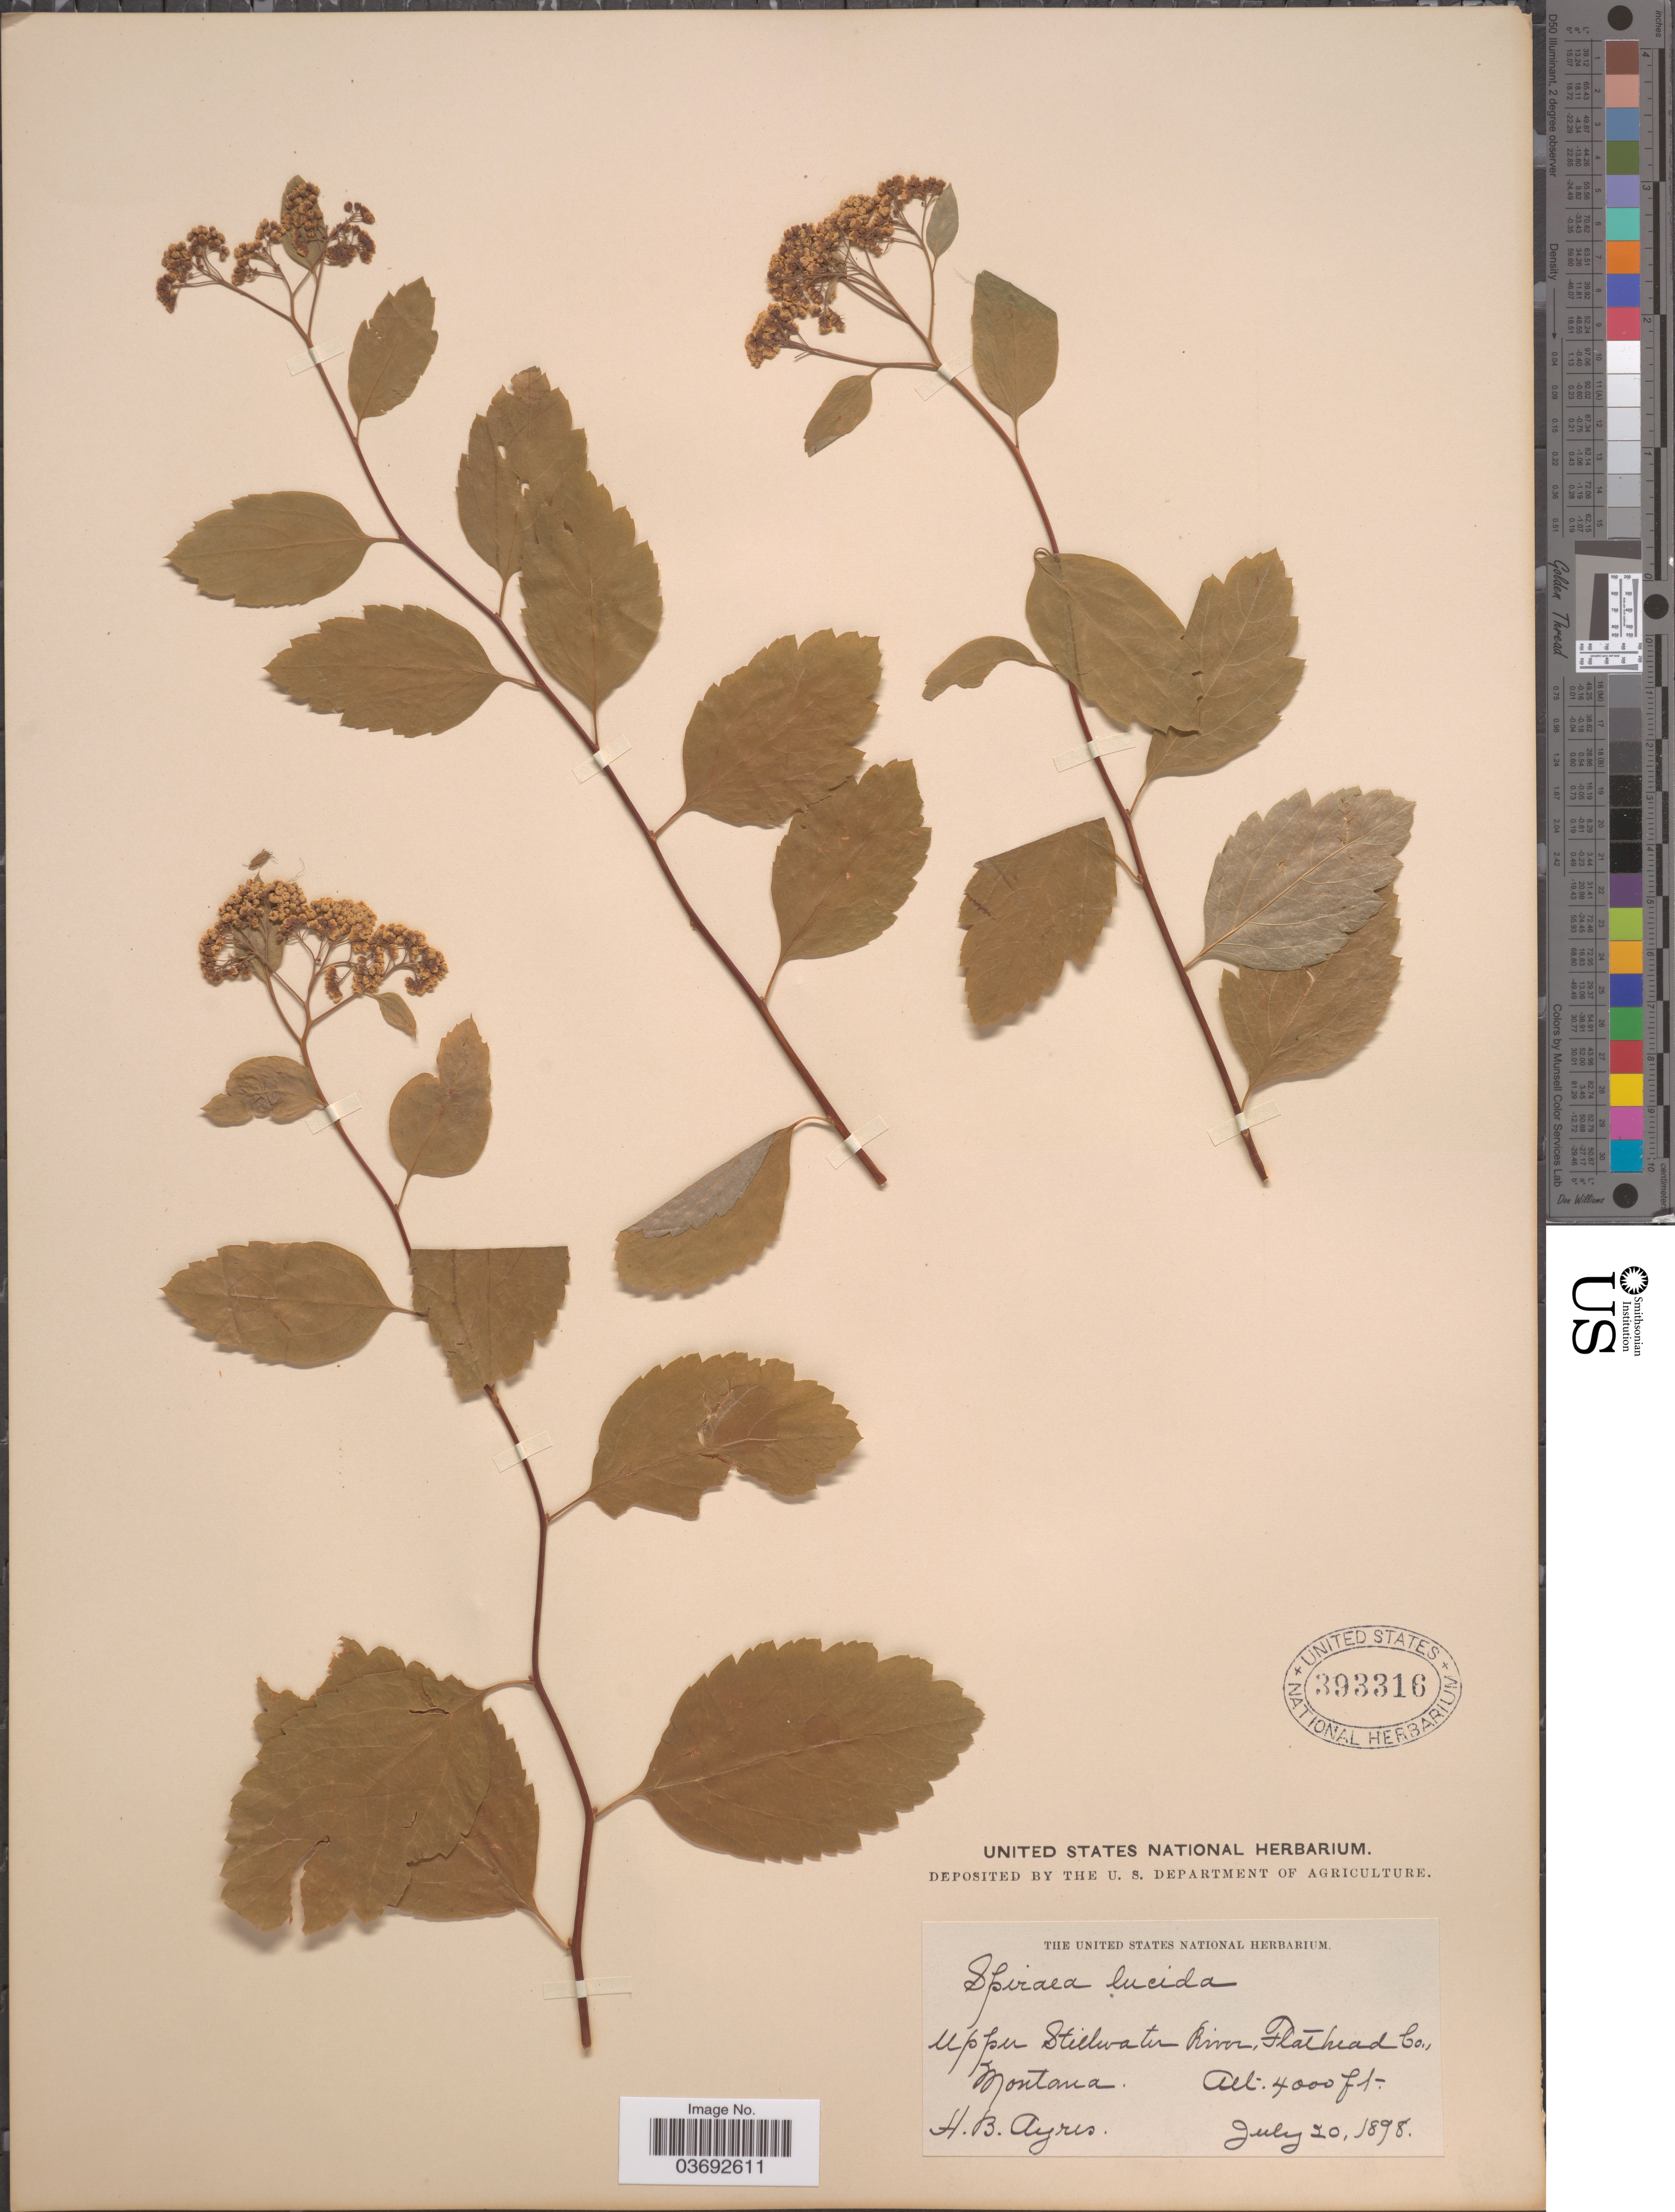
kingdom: Plantae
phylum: Tracheophyta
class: Magnoliopsida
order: Rosales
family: Rosaceae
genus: Spiraea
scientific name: Spiraea lucida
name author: Douglas ex Greene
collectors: H. Ayres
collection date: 1898-07-20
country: United States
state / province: Montana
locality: Upper Stillwater River, Flathead Co.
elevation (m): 1219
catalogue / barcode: US 393316